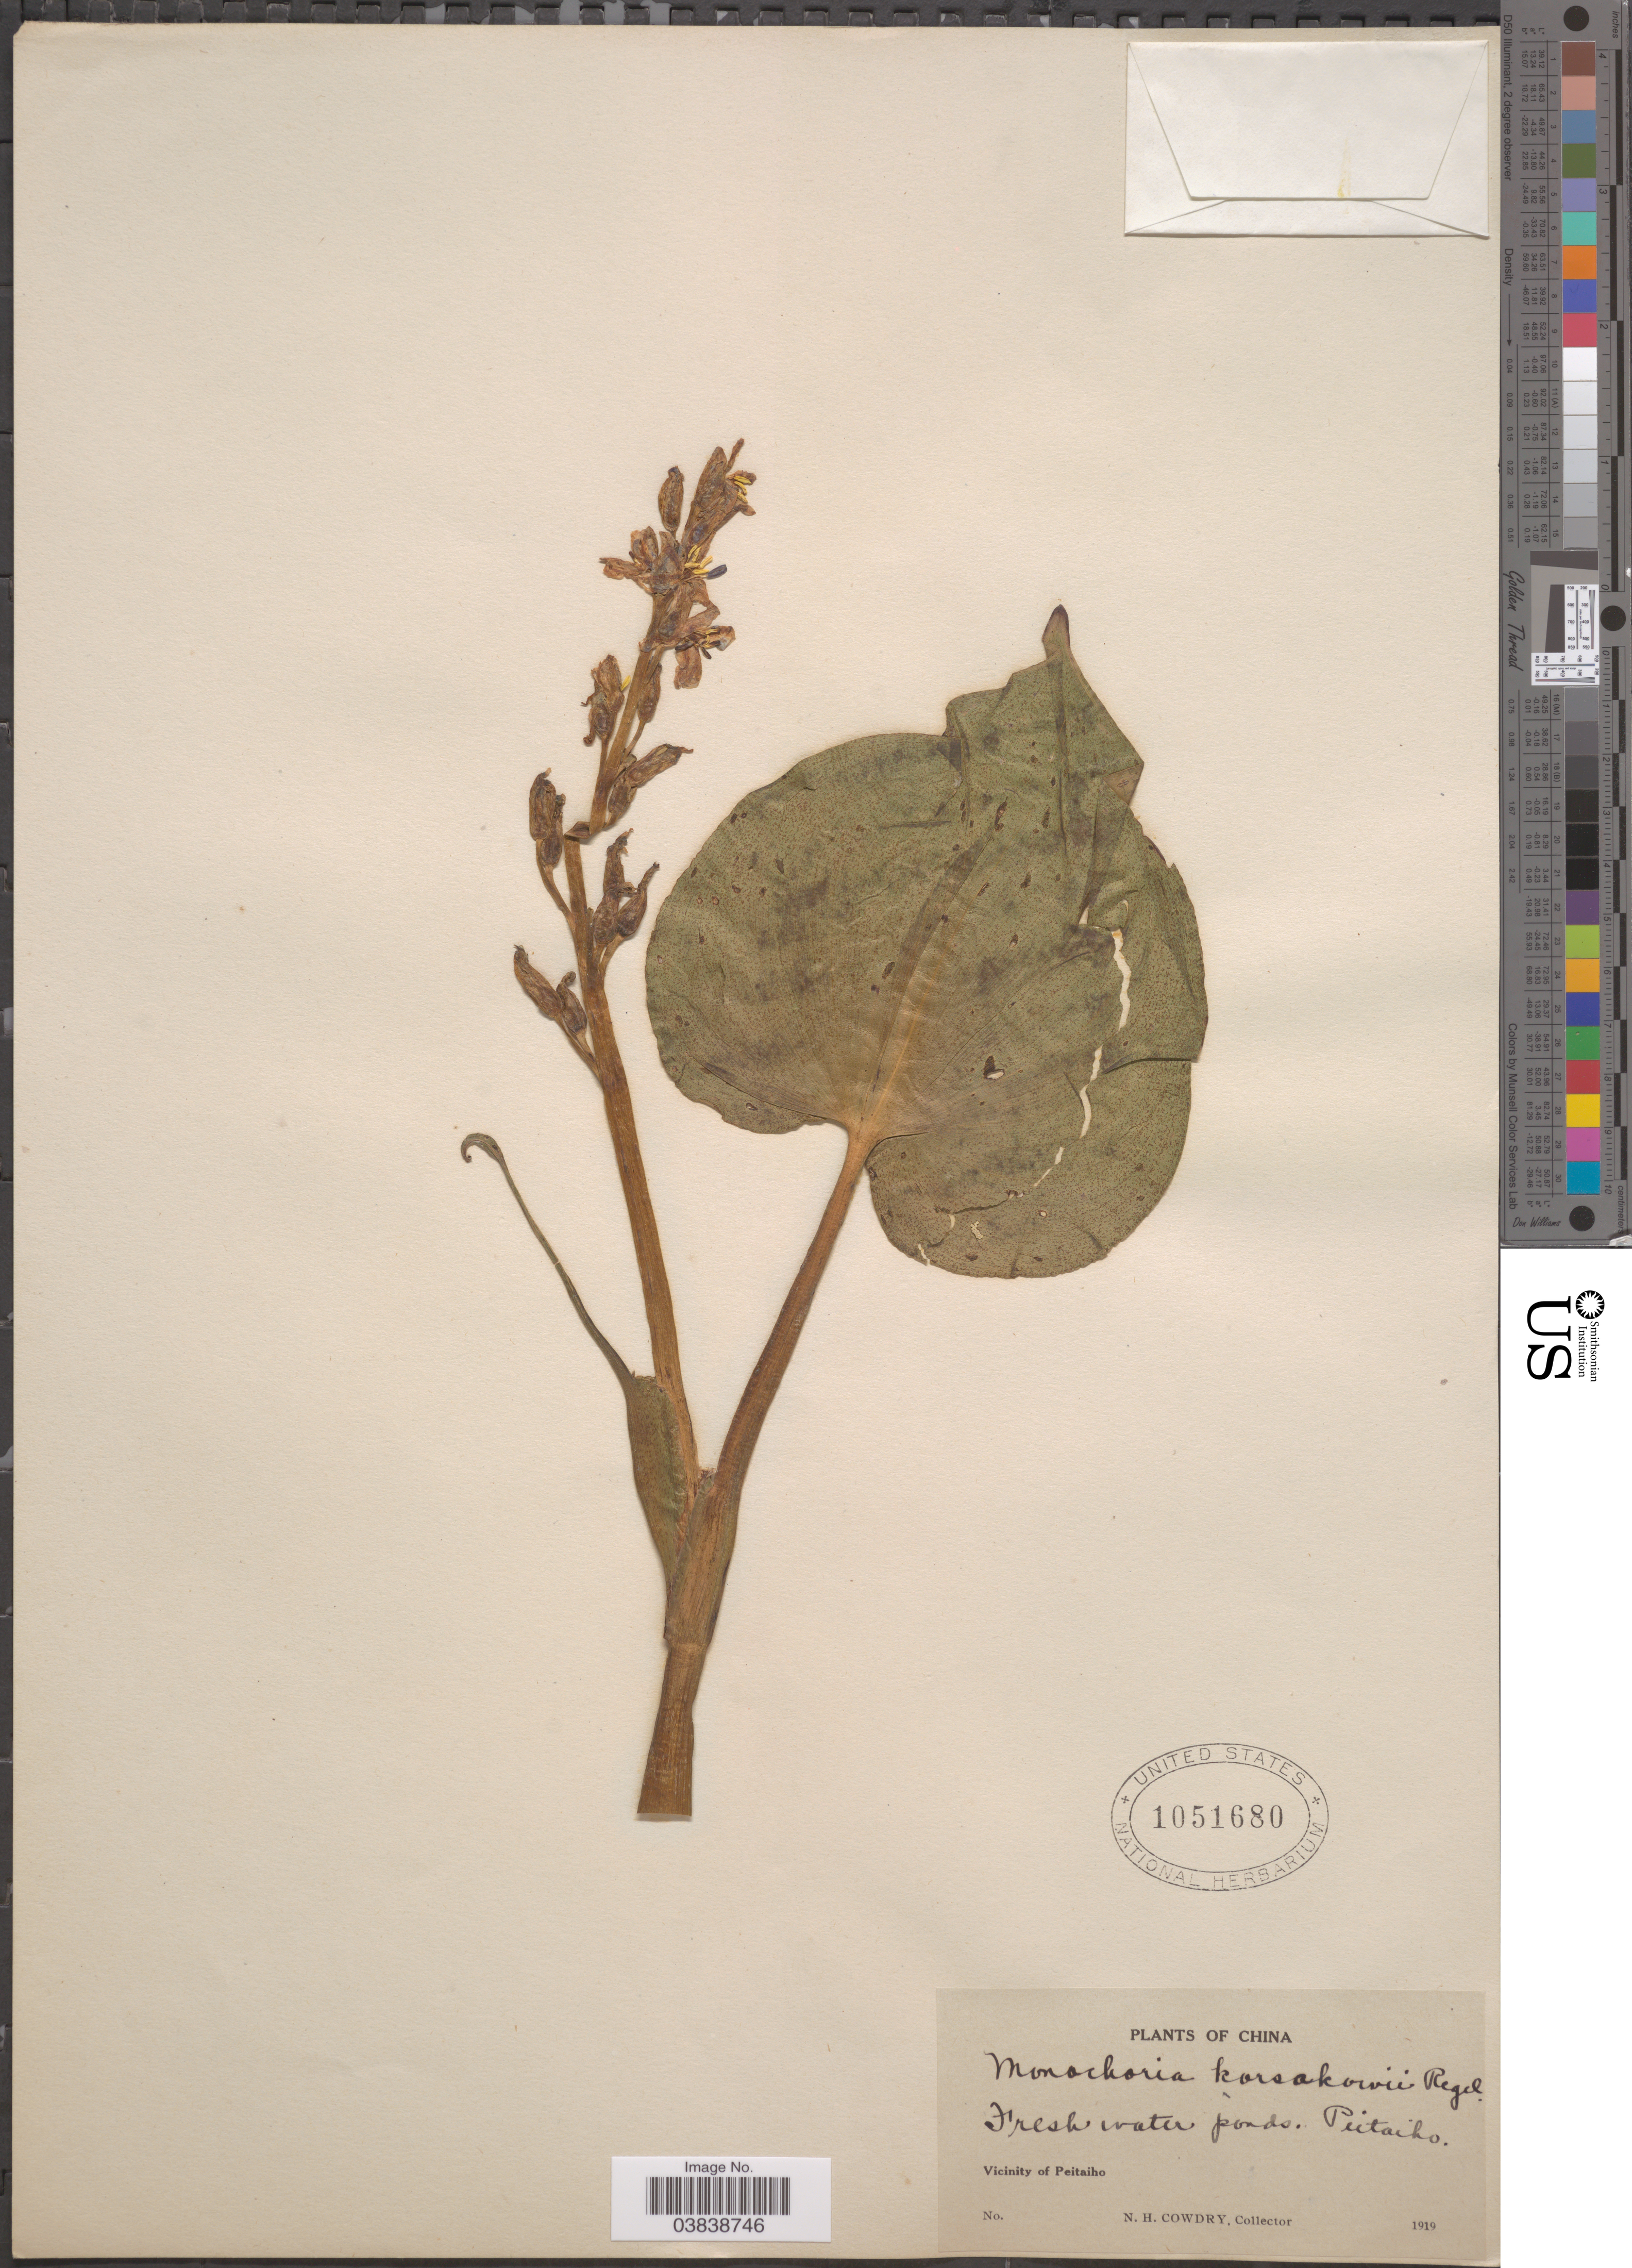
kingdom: Plantae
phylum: Tracheophyta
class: Liliopsida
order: Commelinales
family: Pontederiaceae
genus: Monochoria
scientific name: Monochoria korsakowii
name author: Regel & Maack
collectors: N. H. Cowdry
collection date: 1919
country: China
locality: Peitaiho. Vicinity of Peitaiho.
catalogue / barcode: US 1051680